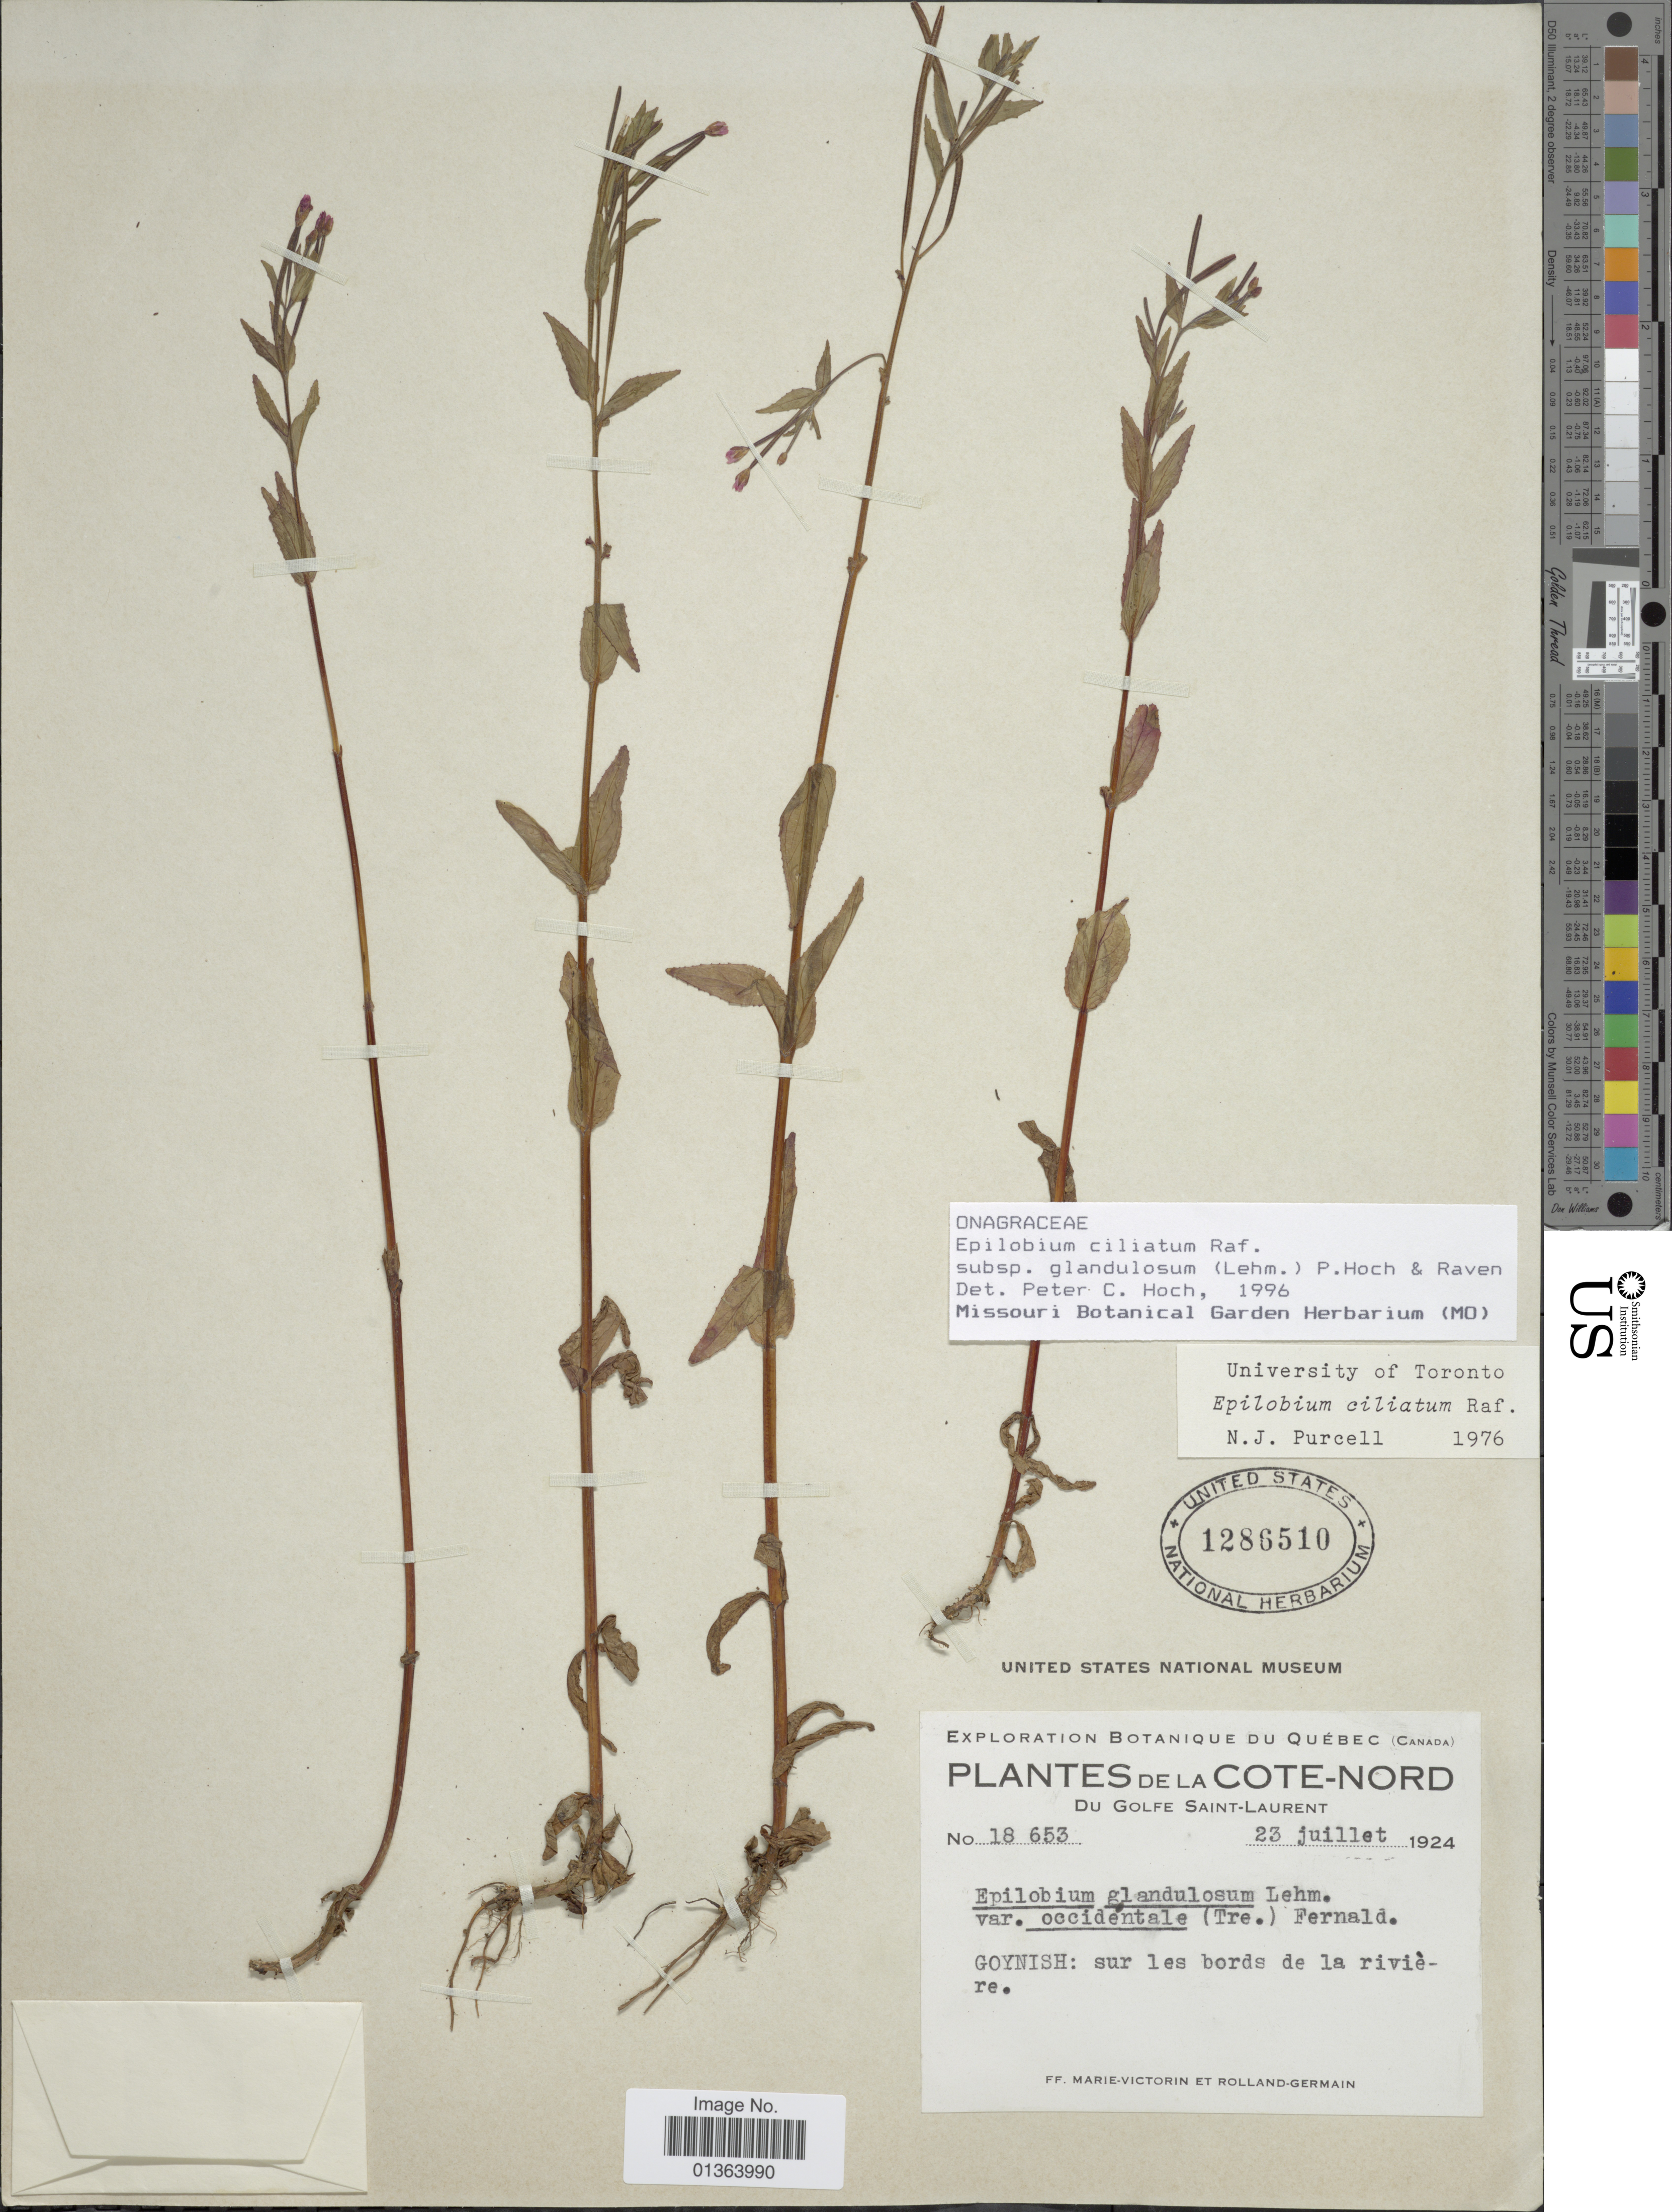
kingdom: Plantae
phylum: Tracheophyta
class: Magnoliopsida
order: Myrtales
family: Onagraceae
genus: Epilobium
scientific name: Epilobium ciliatum subsp. glandulosum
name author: (Lehm.) Hoch & P.H. Raven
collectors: Fr. Marie-Victorin & Rolland-Germain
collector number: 18653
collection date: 1924-07-23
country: Canada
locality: Cote-Nord. Du Golfe Saint-Laurent. Goynish: sur les bords de la rivière.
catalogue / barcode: US 1286510